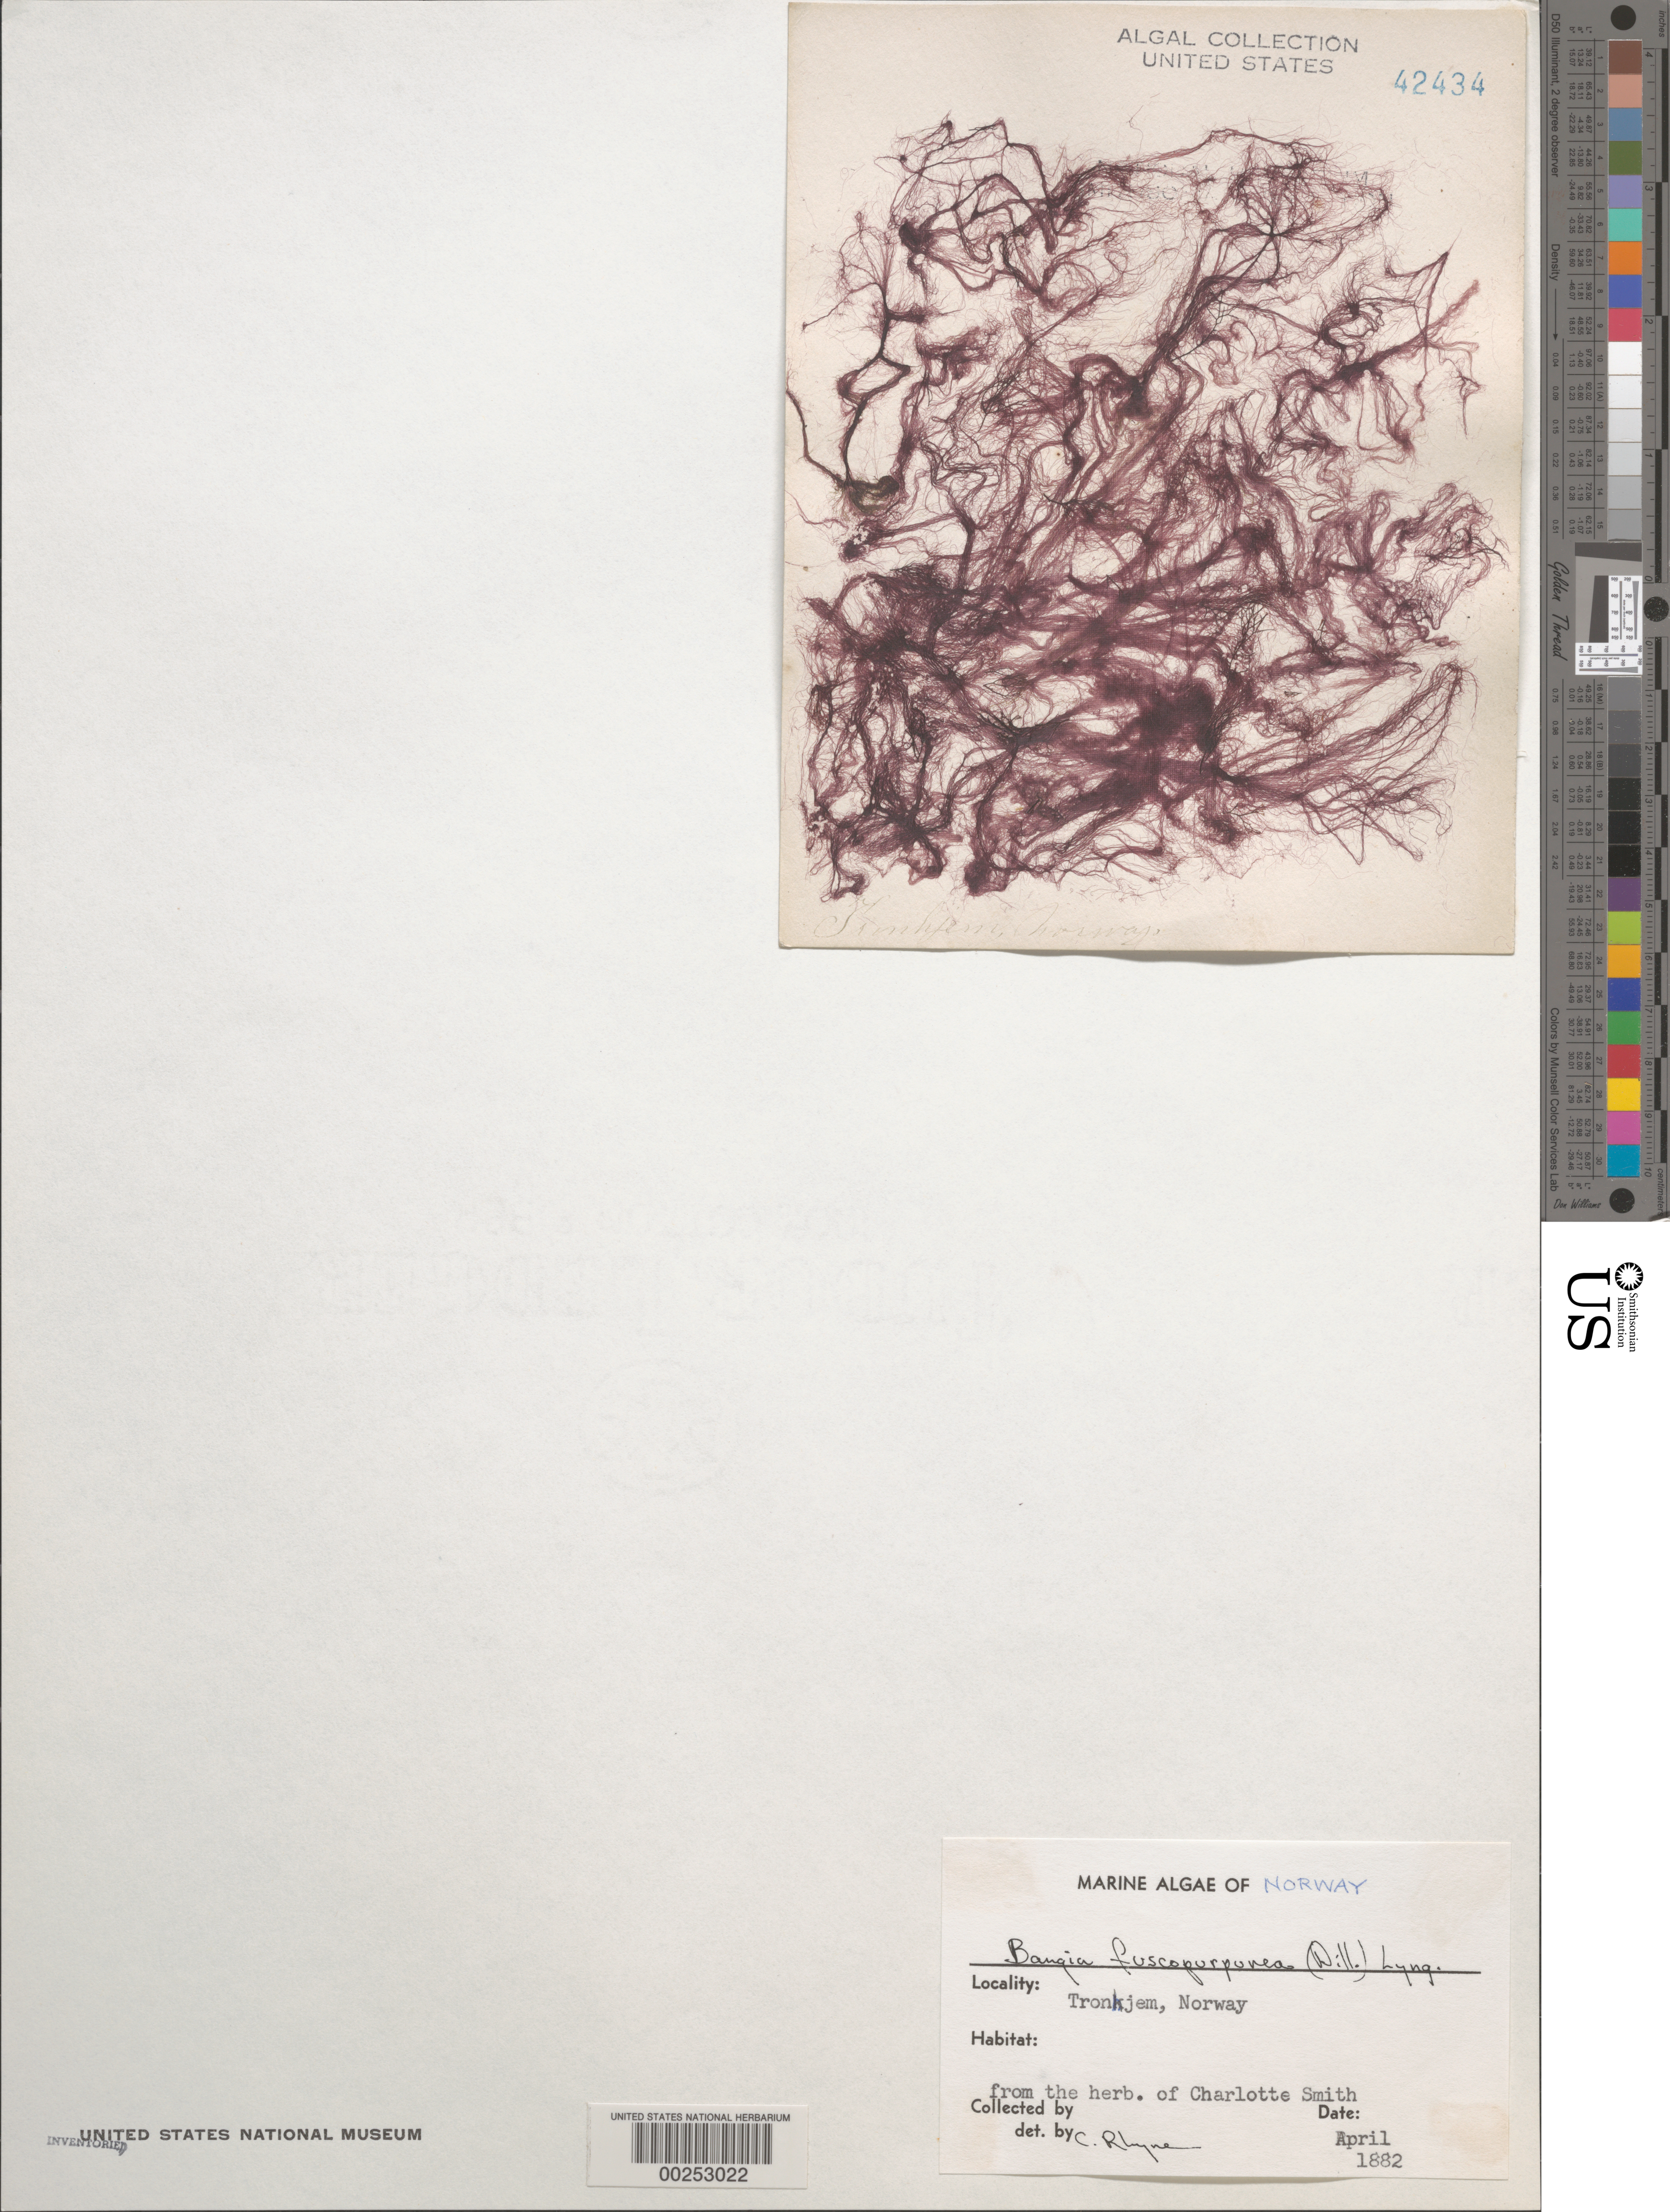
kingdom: Plantae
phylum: Rhodophyta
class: Bangiophyceae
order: Bangiales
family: Bangiaceae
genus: Bangia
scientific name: Bangia fuscopurpurea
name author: (Dillwyn) Lyngb.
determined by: Rhyne, C. F.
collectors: Charlotte Smith (herbarium)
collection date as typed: Apr 1882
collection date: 1882-04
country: Norway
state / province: Trøndelag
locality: Trondheim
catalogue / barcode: US 42434